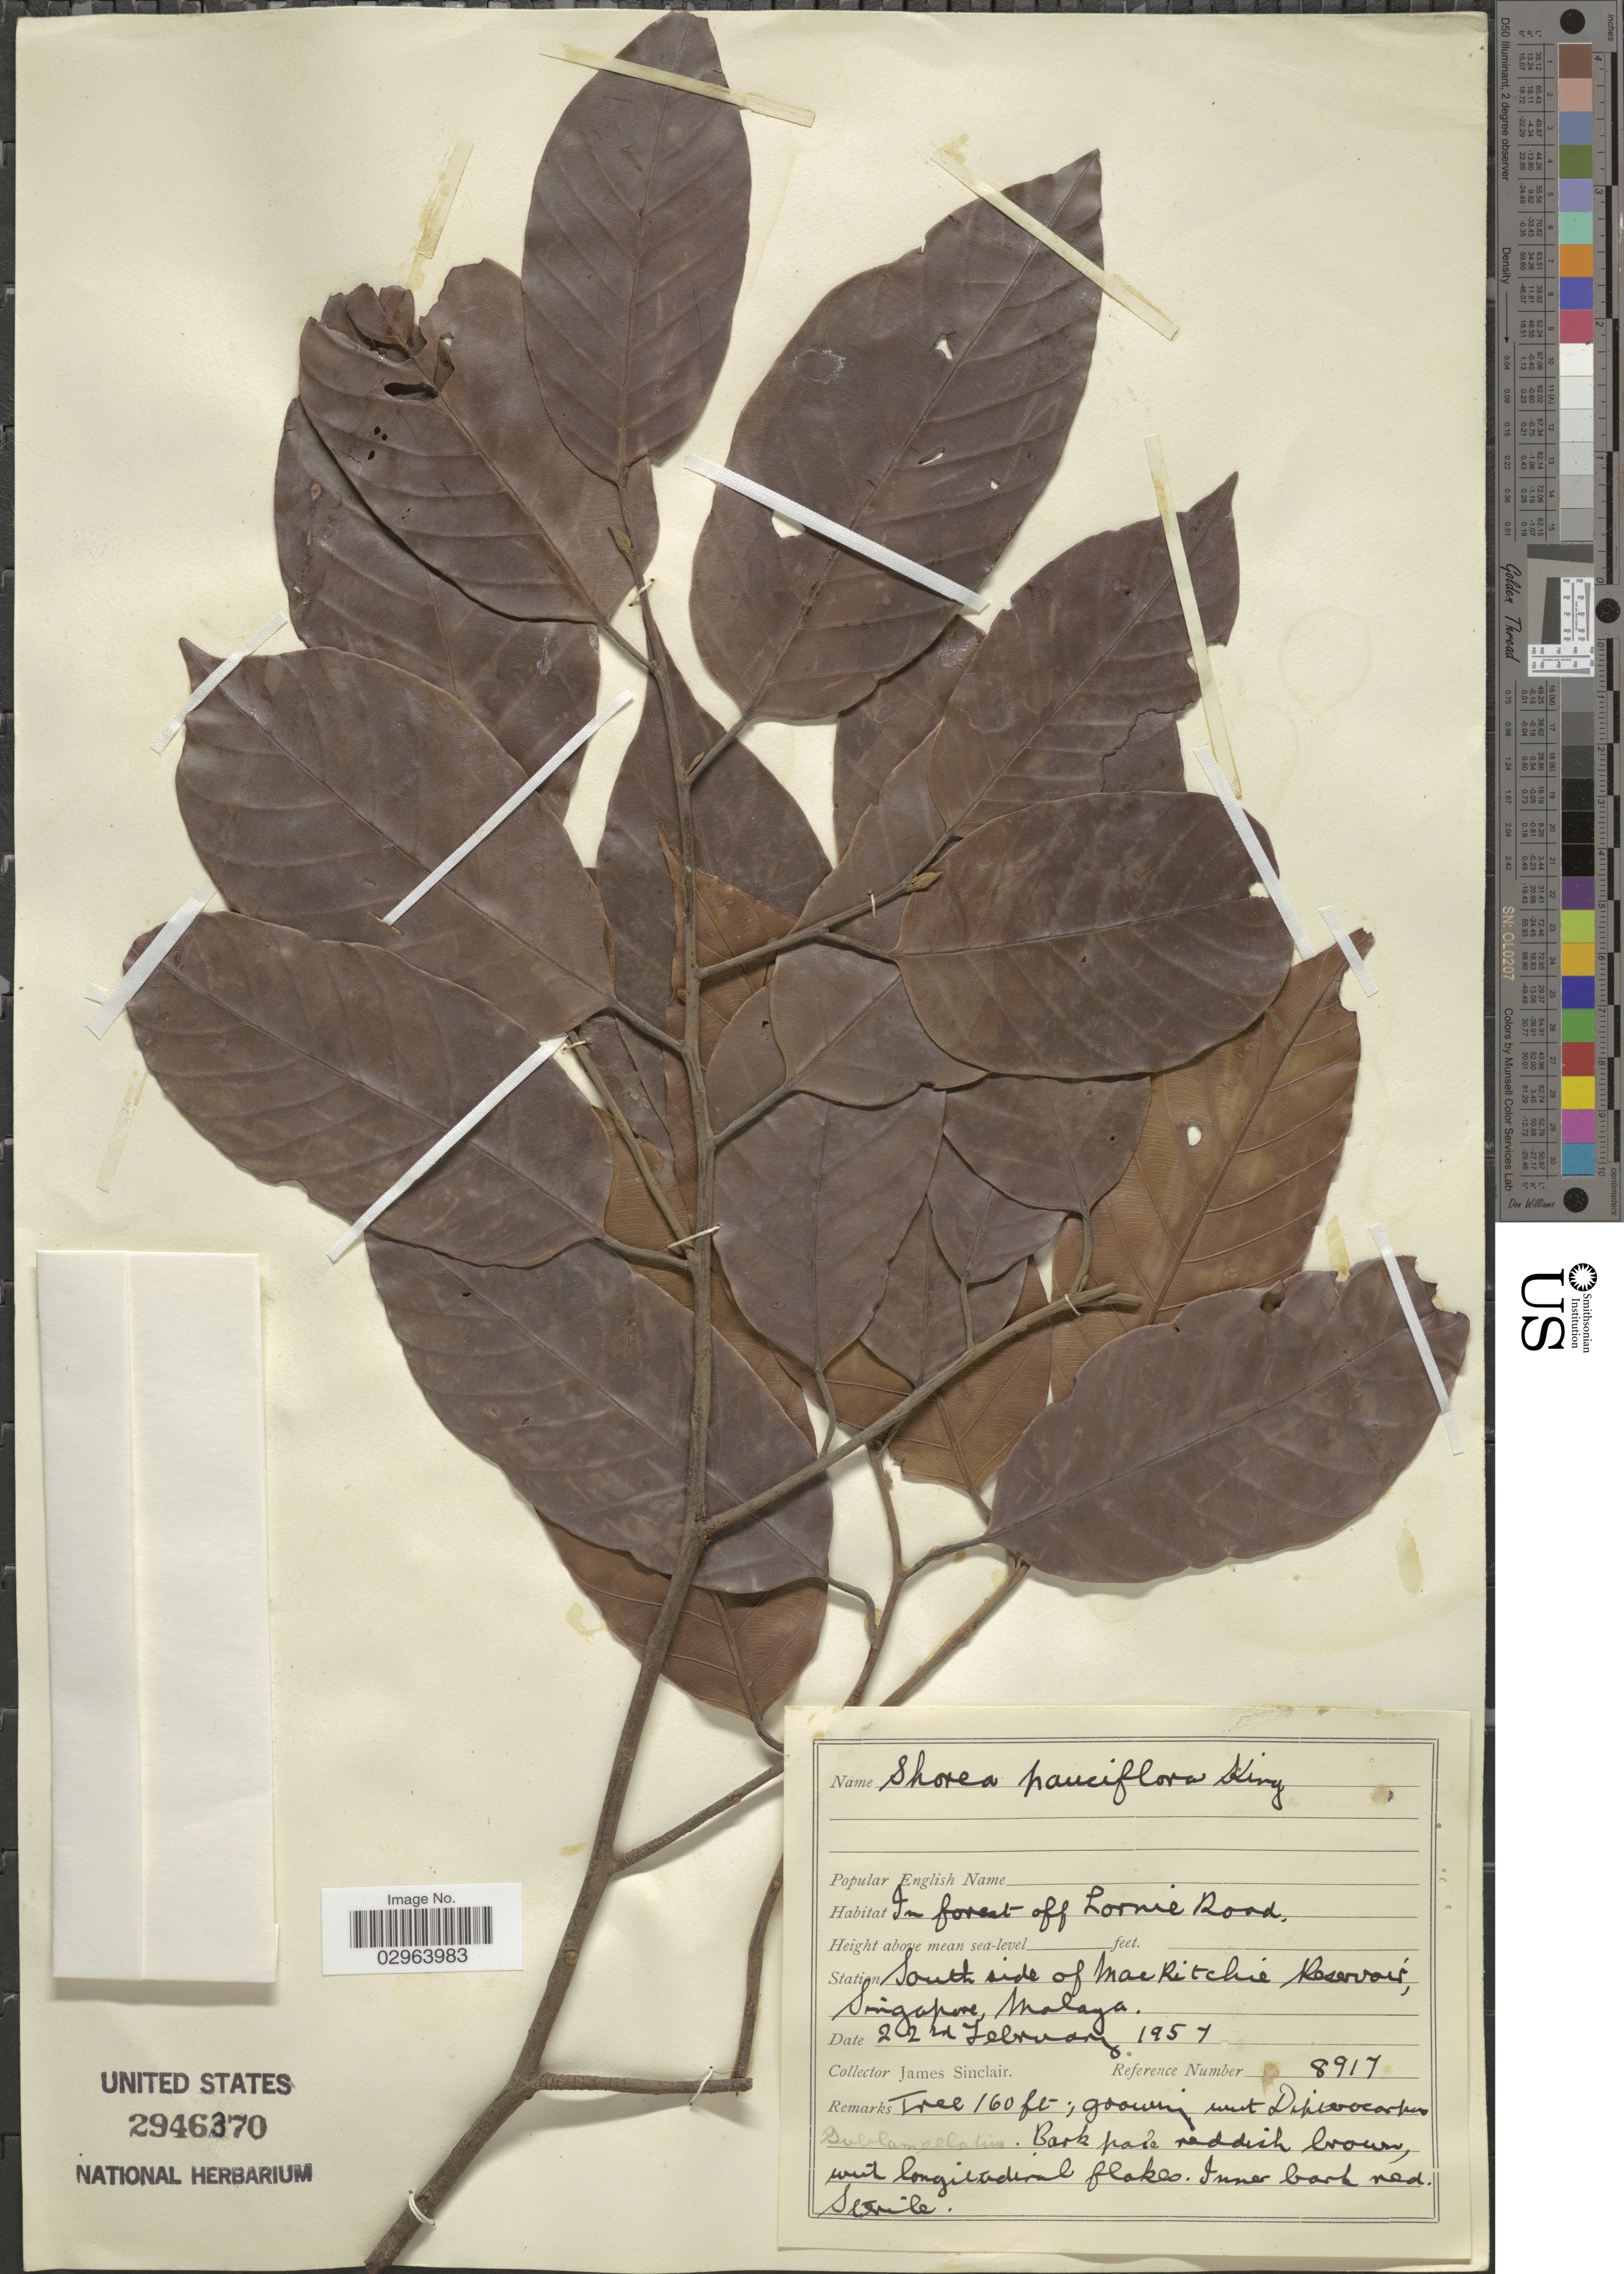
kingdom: Plantae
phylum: Tracheophyta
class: Magnoliopsida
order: Malvales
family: Dipterocarpaceae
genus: Rubroshorea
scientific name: Rubroshorea pauciflora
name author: (King) P.S. Ashton & J. Heck.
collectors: J. Sinclair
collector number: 8917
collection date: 1957-02-22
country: Singapore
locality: Station South side of MacRitchie Reservoir, Malaya.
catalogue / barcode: US 2946370